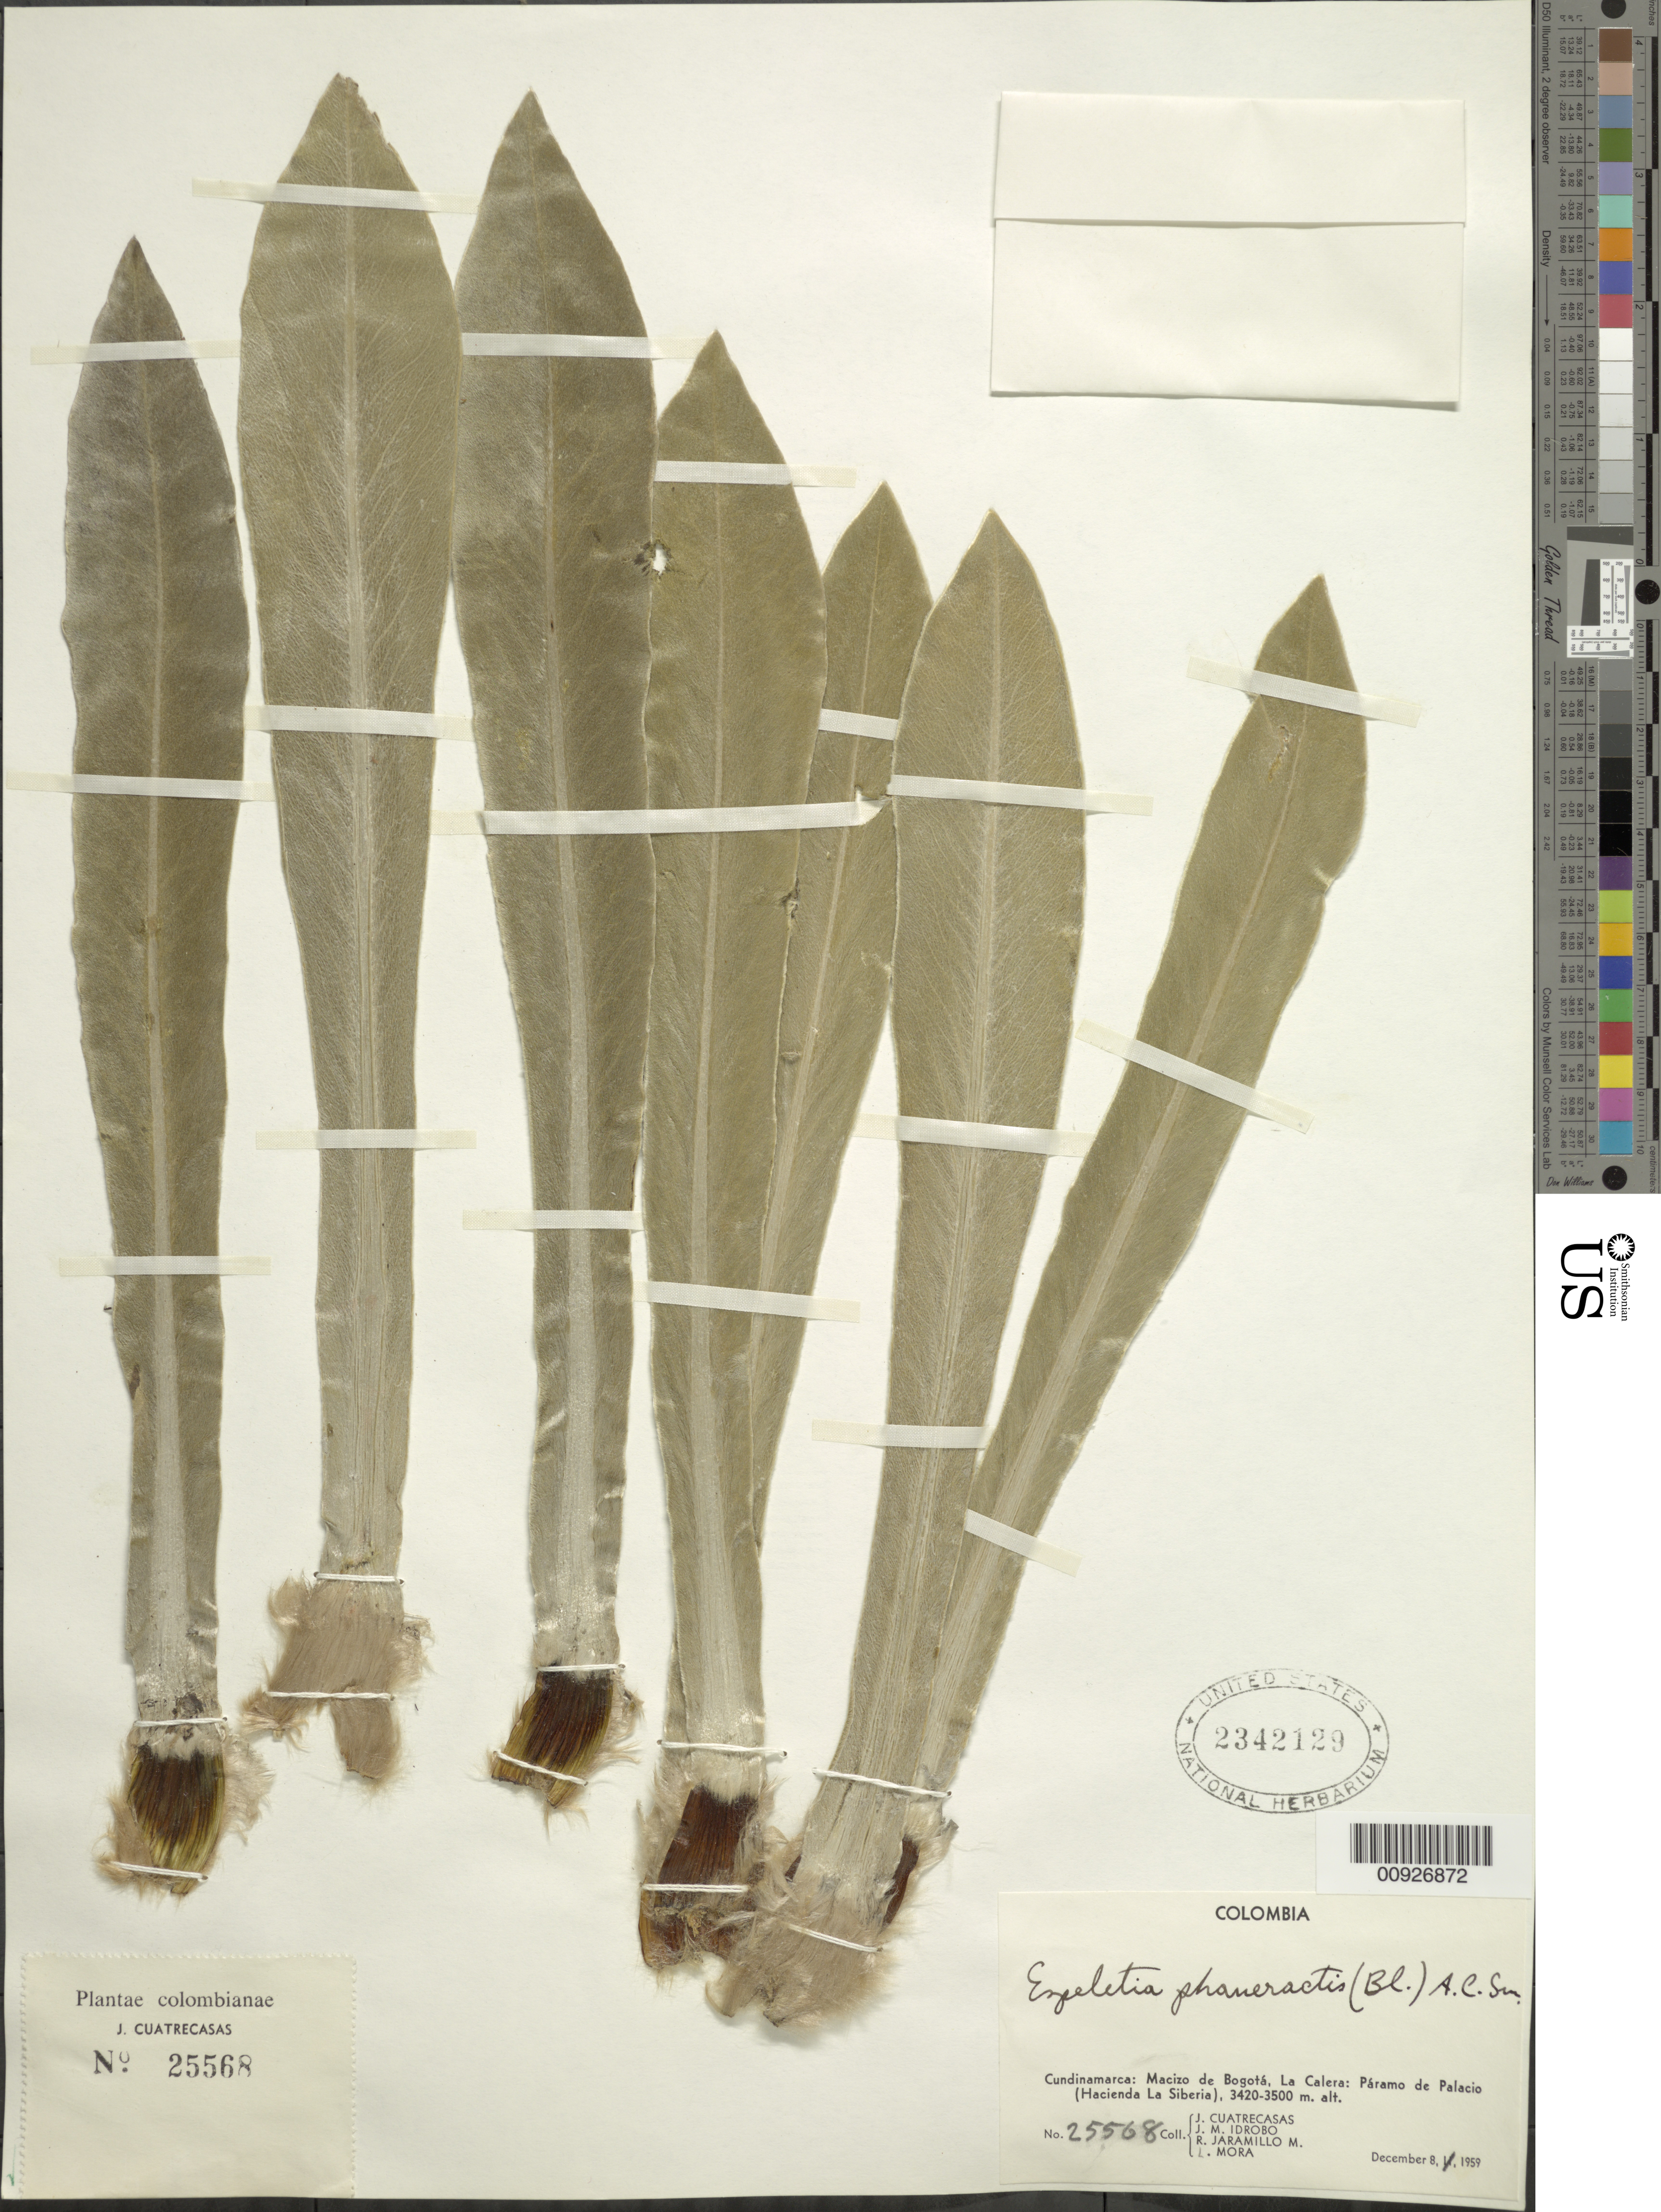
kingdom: Plantae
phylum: Tracheophyta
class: Magnoliopsida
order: Asterales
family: Asteraceae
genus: Espeletia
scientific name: Espeletia argentea f. phaneractis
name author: (S.F. Blake) Cuatrec.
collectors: J. Cuatrecasas, J. M. Idrobo, R. Jaramillo M. & L. E. Mora-Osejo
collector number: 25568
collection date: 1959-12-08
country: Colombia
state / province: Cundinamarca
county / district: M de La Calera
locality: P. de Palacio. Macizo de Bogotá, La Calera: Páramo de Palacio (Hacianda La Siberia)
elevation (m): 3420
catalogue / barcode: US 2342129